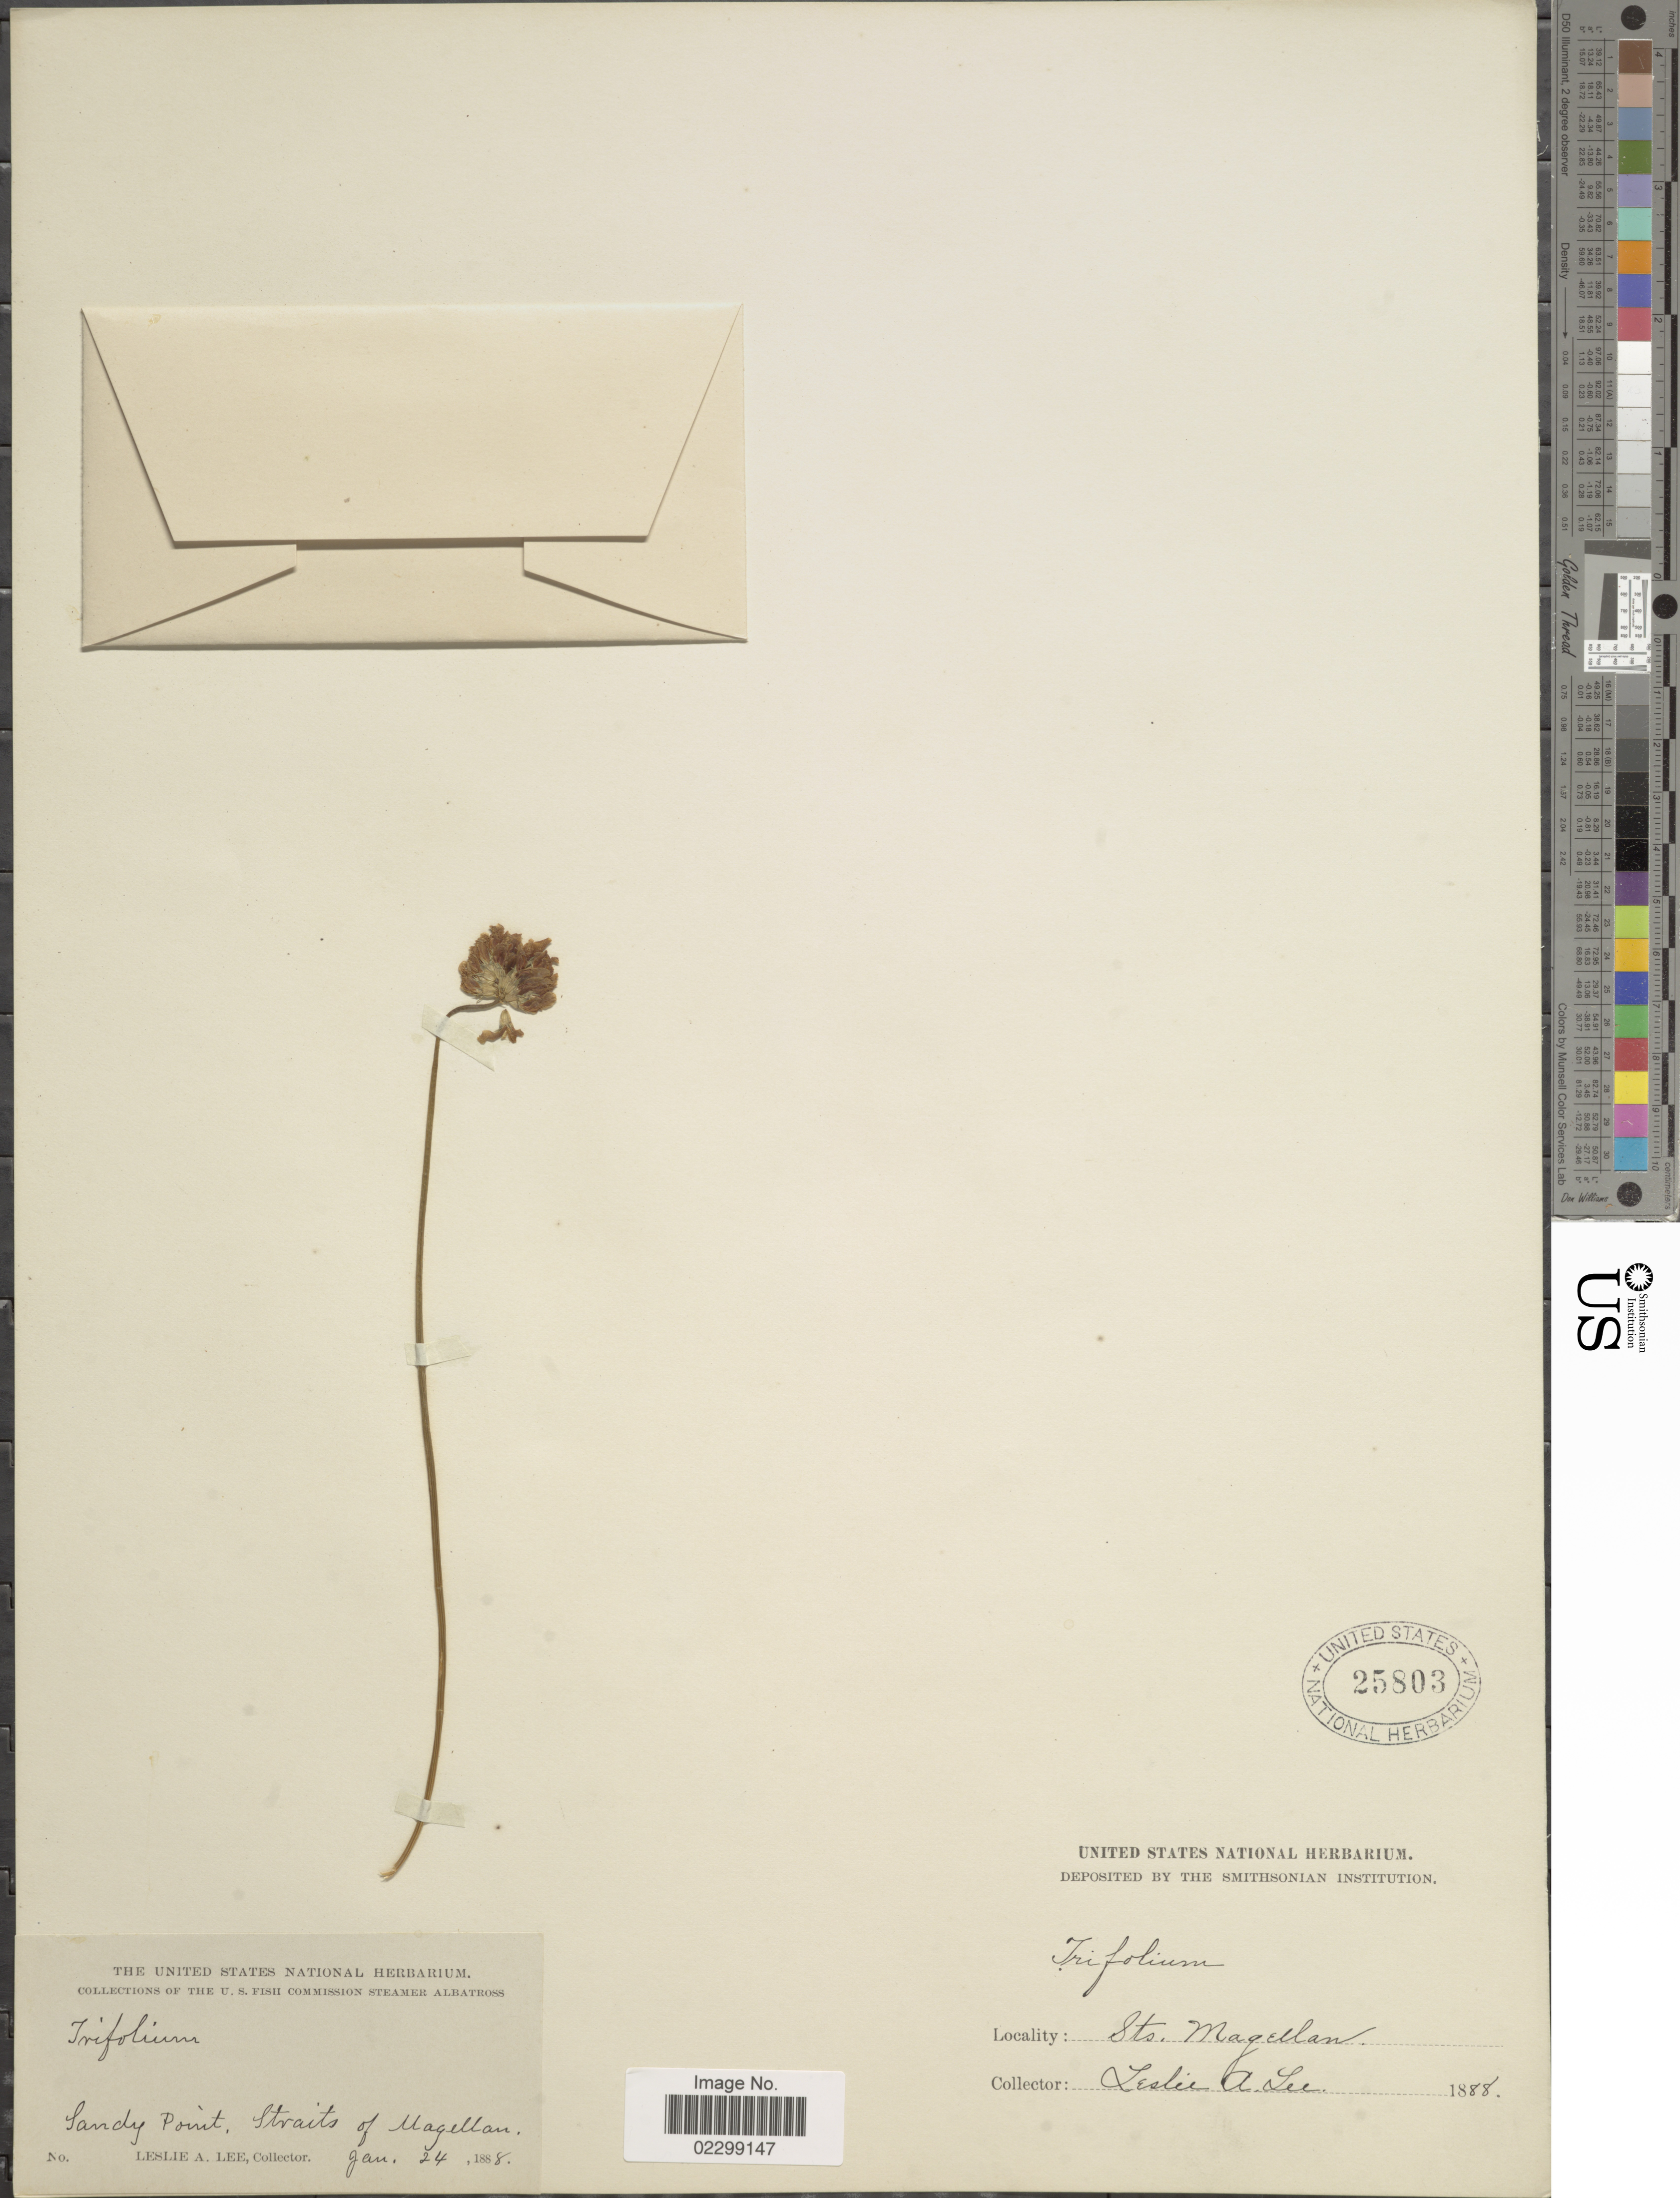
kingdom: Plantae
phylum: Tracheophyta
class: Magnoliopsida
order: Fabales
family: Fabaceae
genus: Trifolium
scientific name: Trifolium polymorphum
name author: Poir.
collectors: L. Lee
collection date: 1888-01-24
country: Chile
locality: Sandy Point, straits of Magellan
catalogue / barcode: US 25803